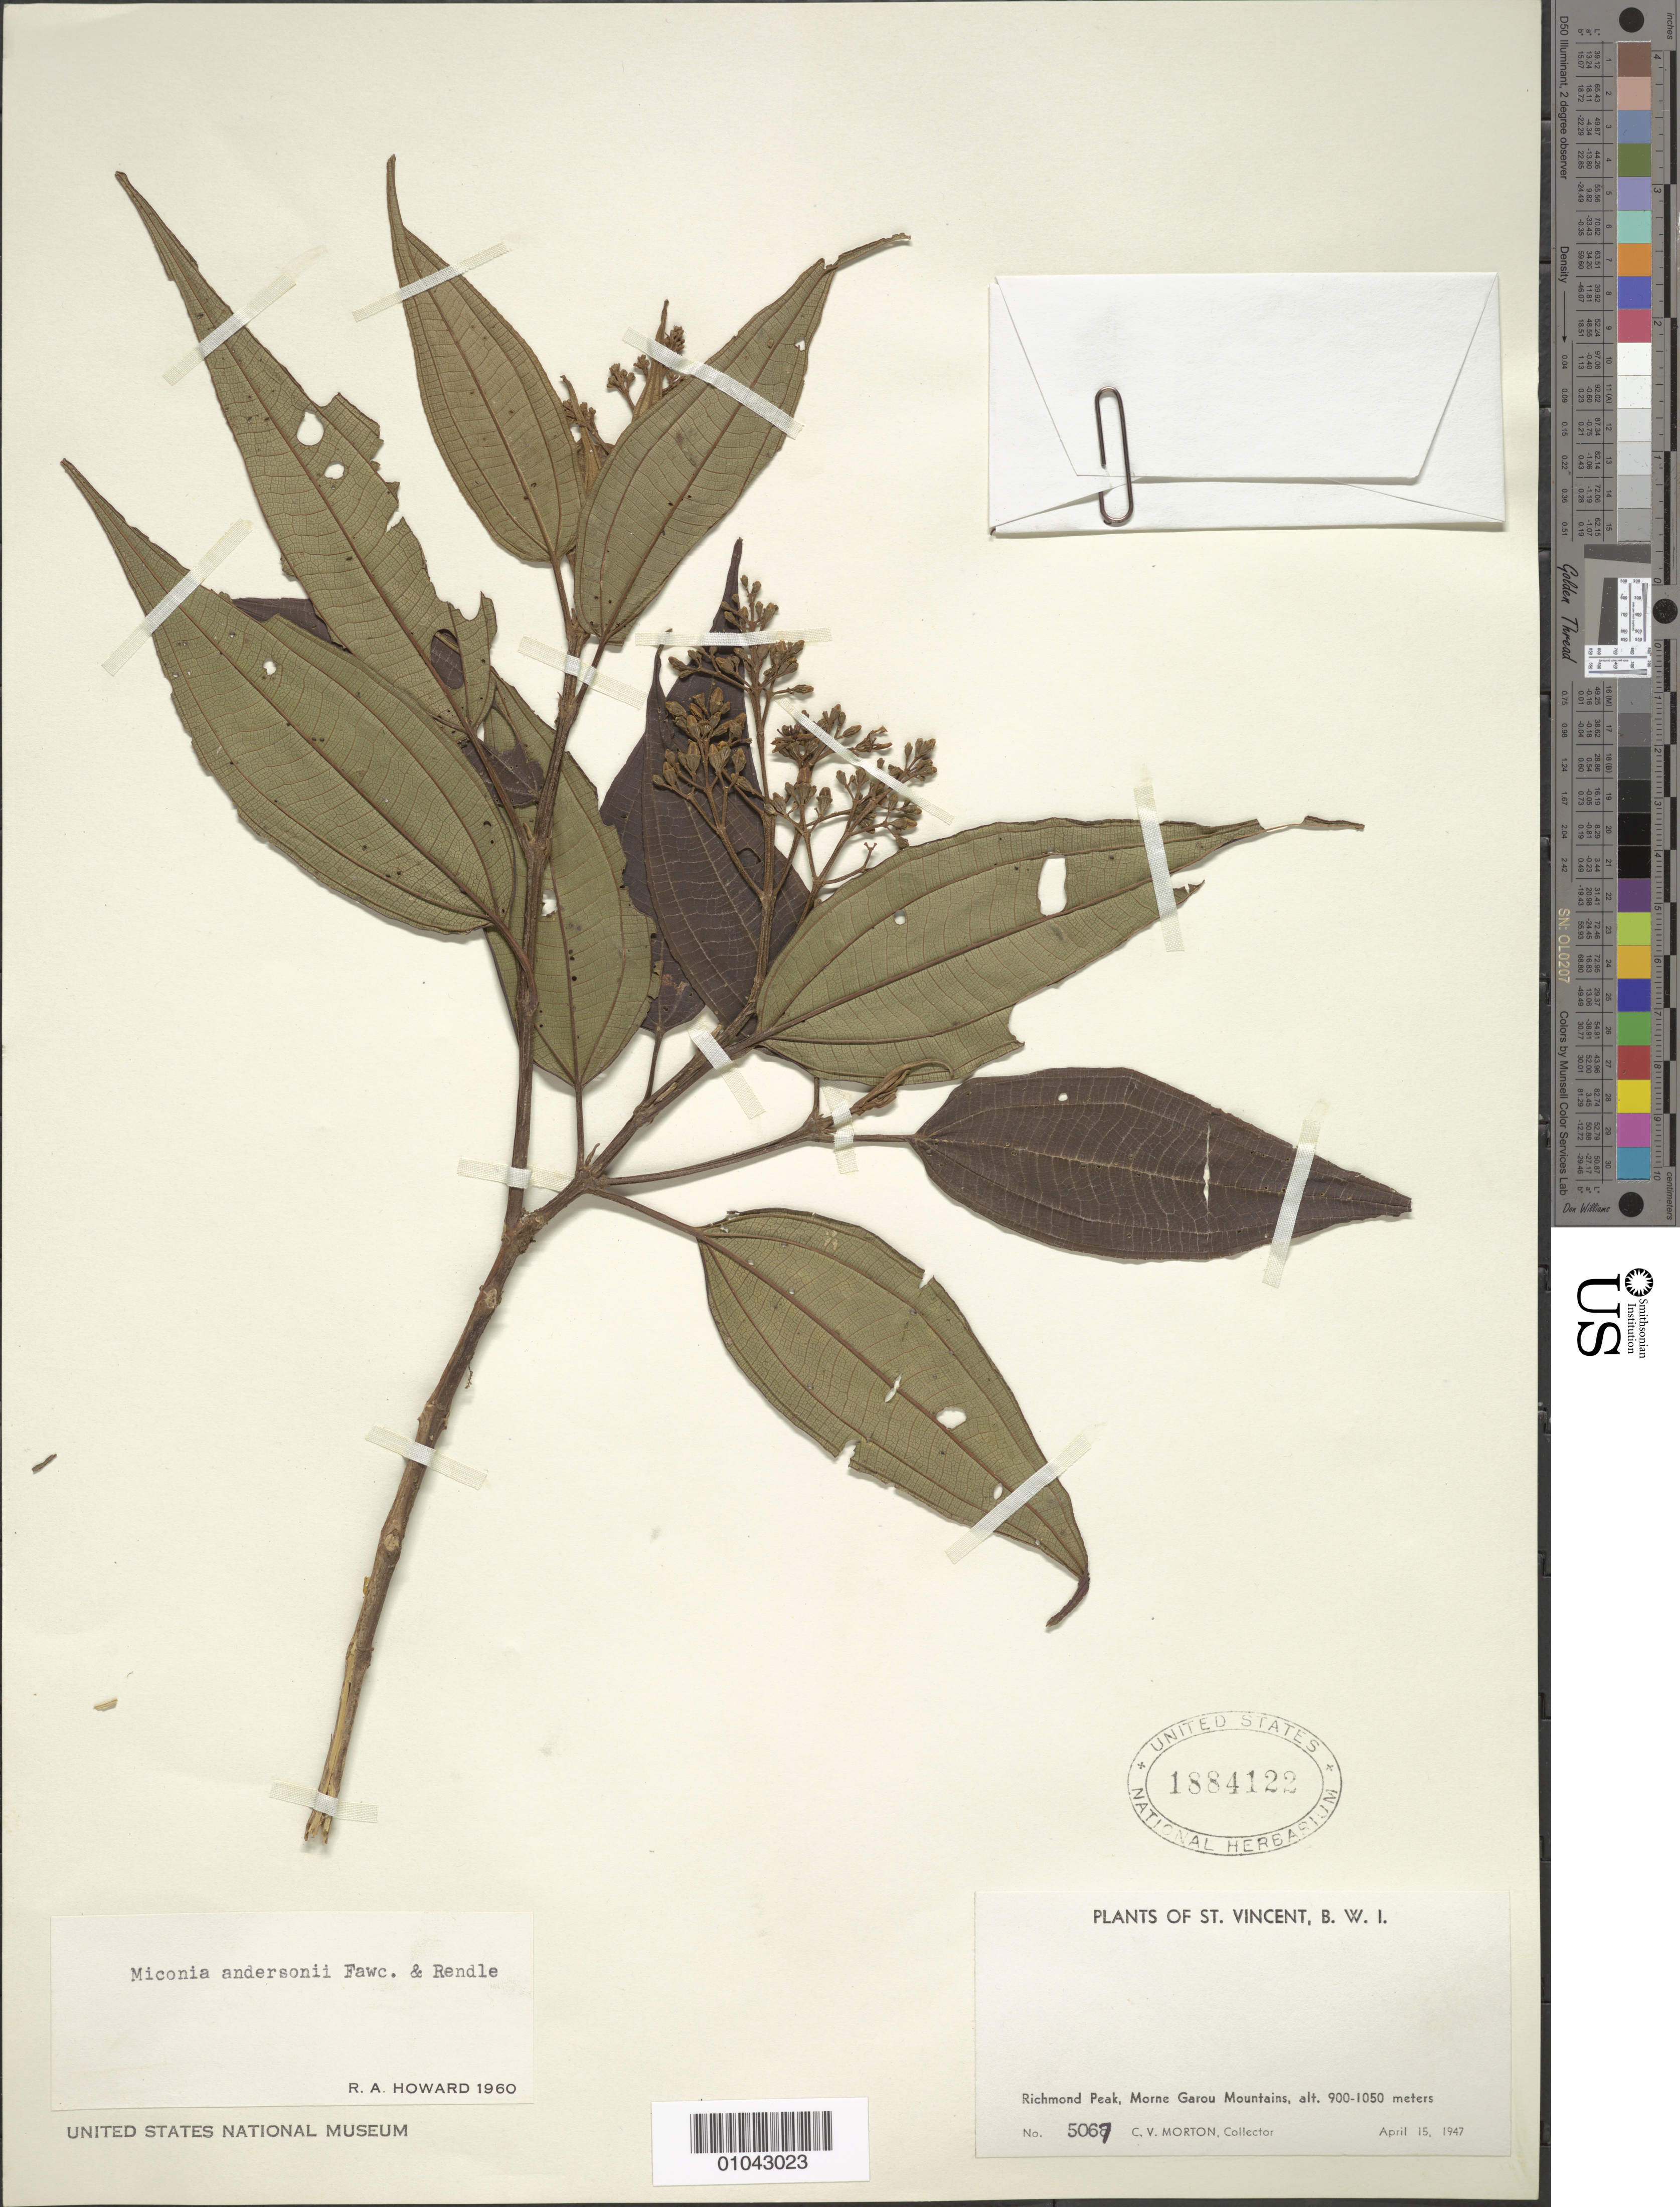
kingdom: Plantae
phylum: Tracheophyta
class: Magnoliopsida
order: Myrtales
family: Melastomataceae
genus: Miconia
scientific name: Miconia andersonii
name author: Fawc. & Rendle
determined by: Howard, R. A.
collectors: C. V. Morton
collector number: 5067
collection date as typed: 15 Apr 1947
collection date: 1947-04-15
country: St. Vincent - Grenadines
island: St. Vincent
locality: Richmond Peak, Morne Garou Mountains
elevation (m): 900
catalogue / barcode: US 1884122